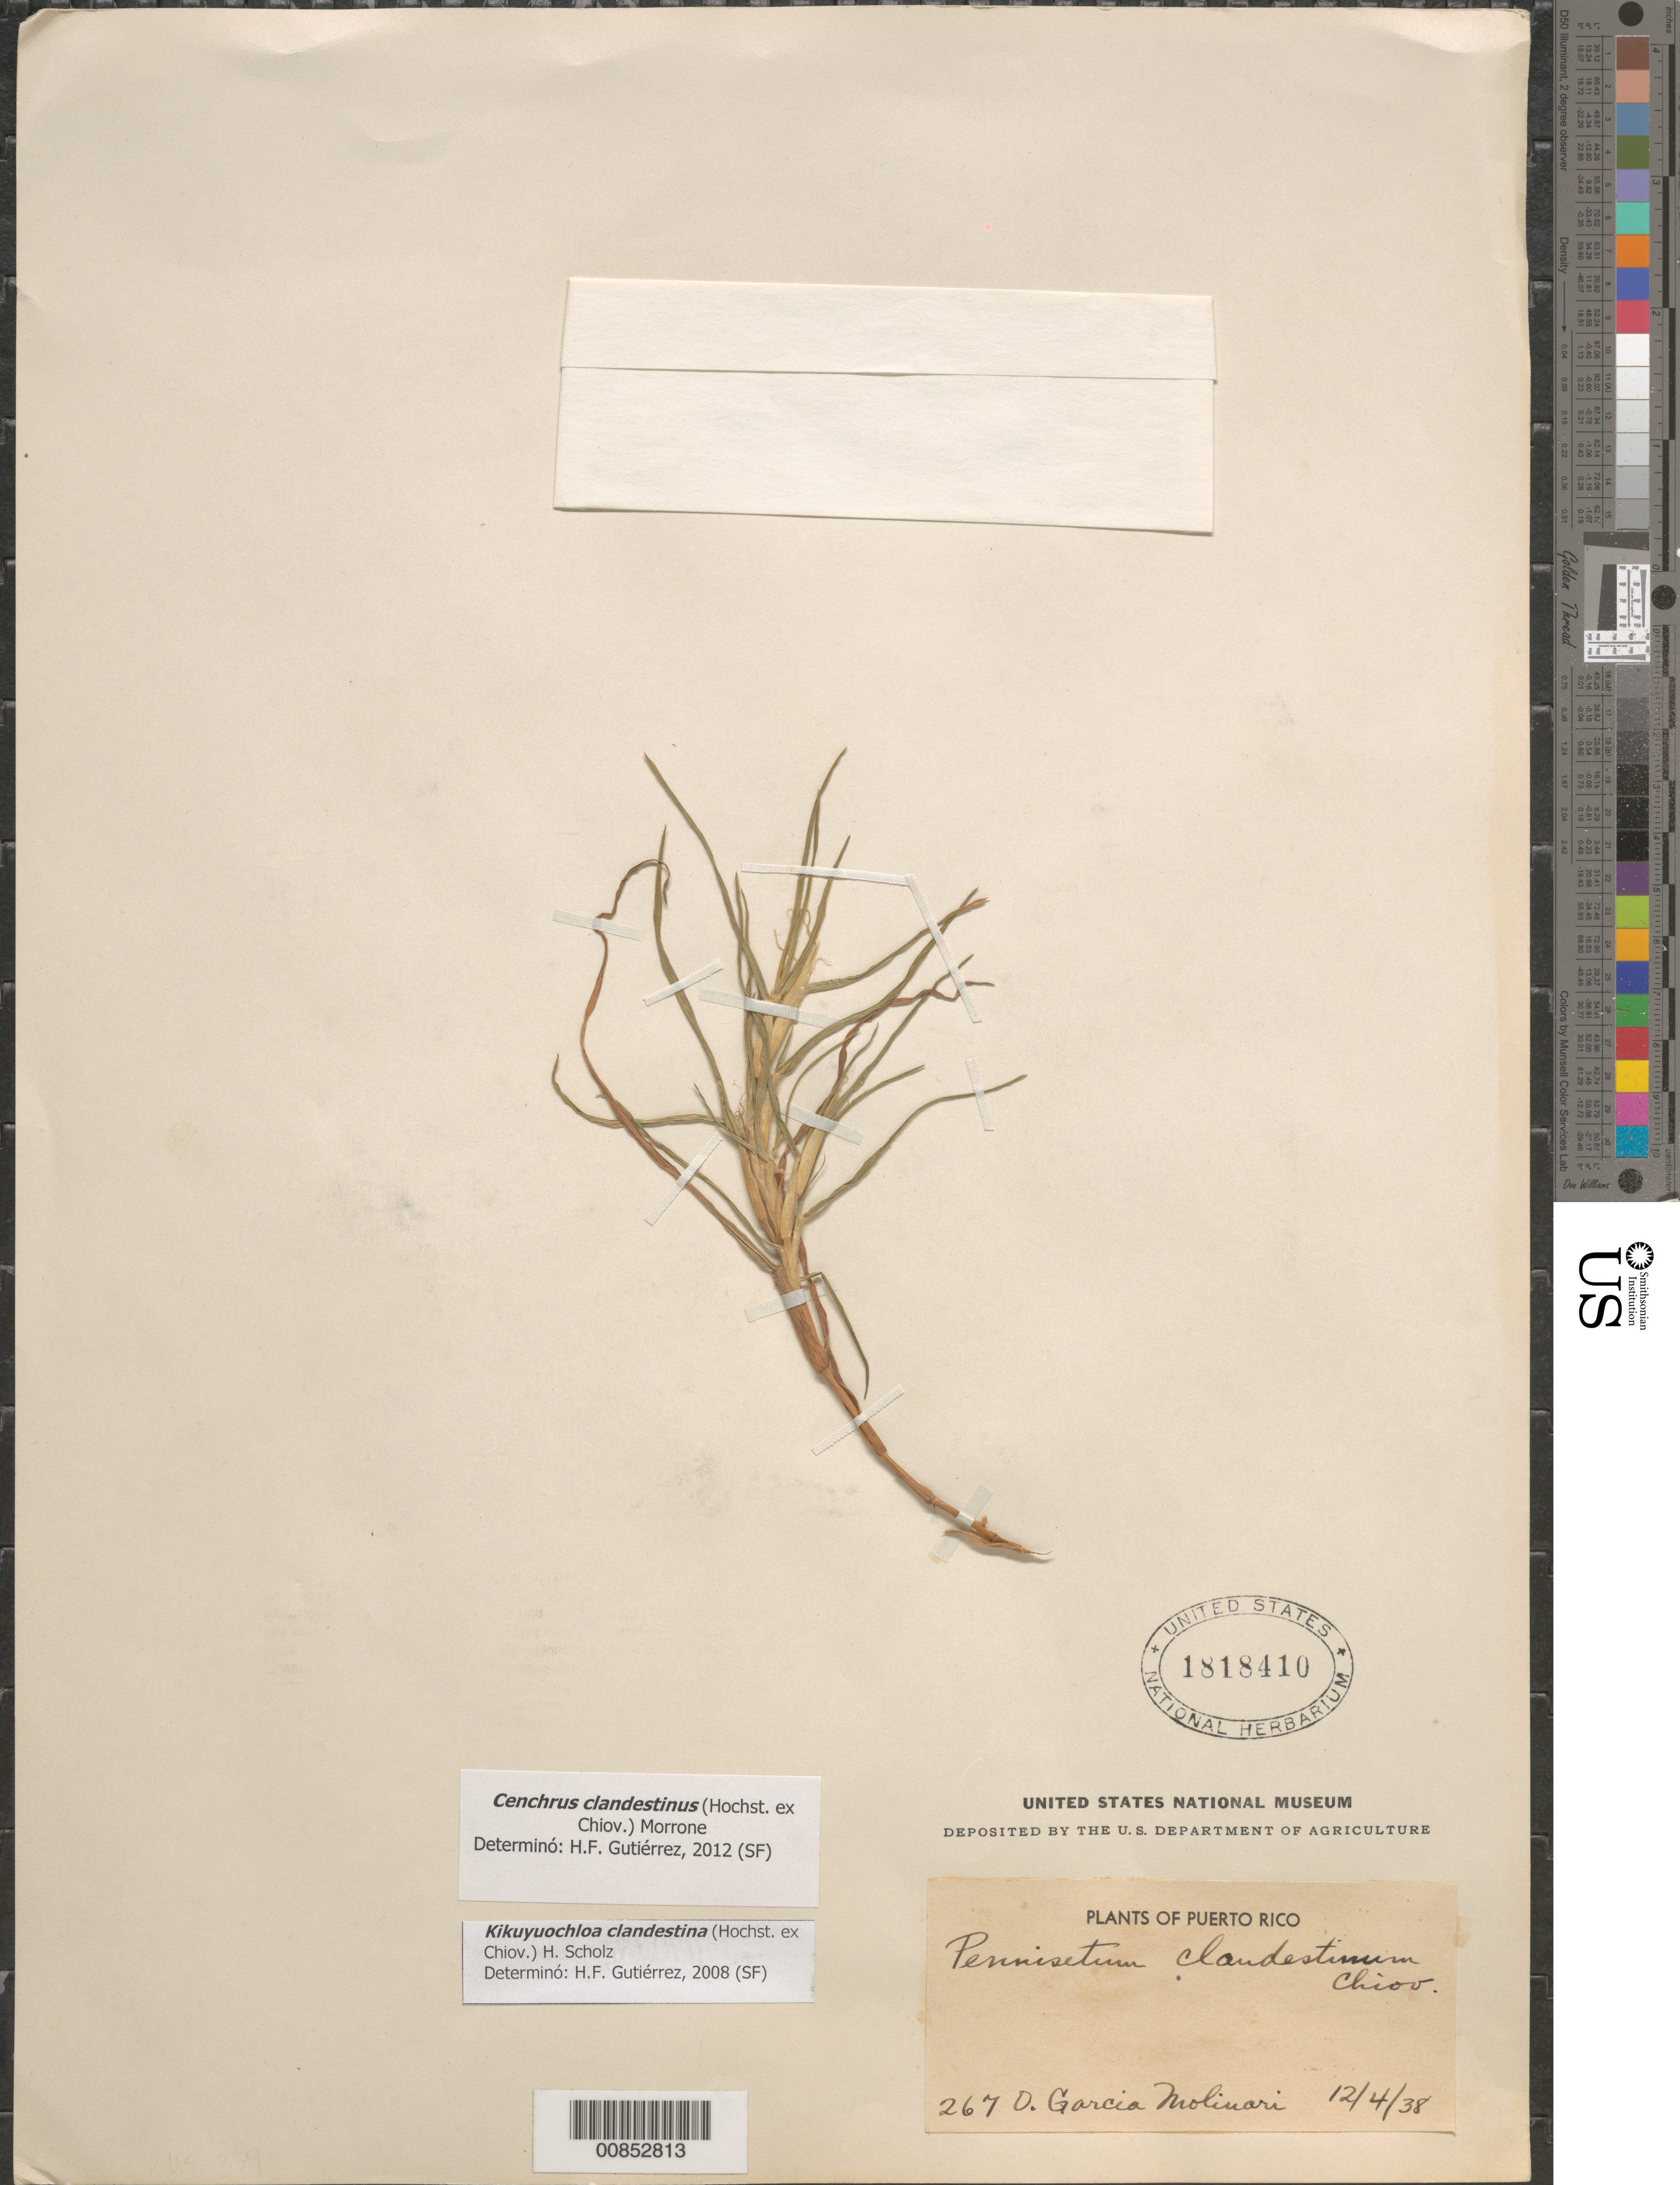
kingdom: Plantae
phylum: Tracheophyta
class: Liliopsida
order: Poales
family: Poaceae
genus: Cenchrus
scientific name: Cenchrus clandestinus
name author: (Hochst. & Chiov.) Morrone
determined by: Gutiérrez, H. F.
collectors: O. García-Molinari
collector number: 267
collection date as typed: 12 Apr 1938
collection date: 1938-04-12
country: Puerto Rico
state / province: San Juan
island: Puerto Rico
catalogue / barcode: US 1818410